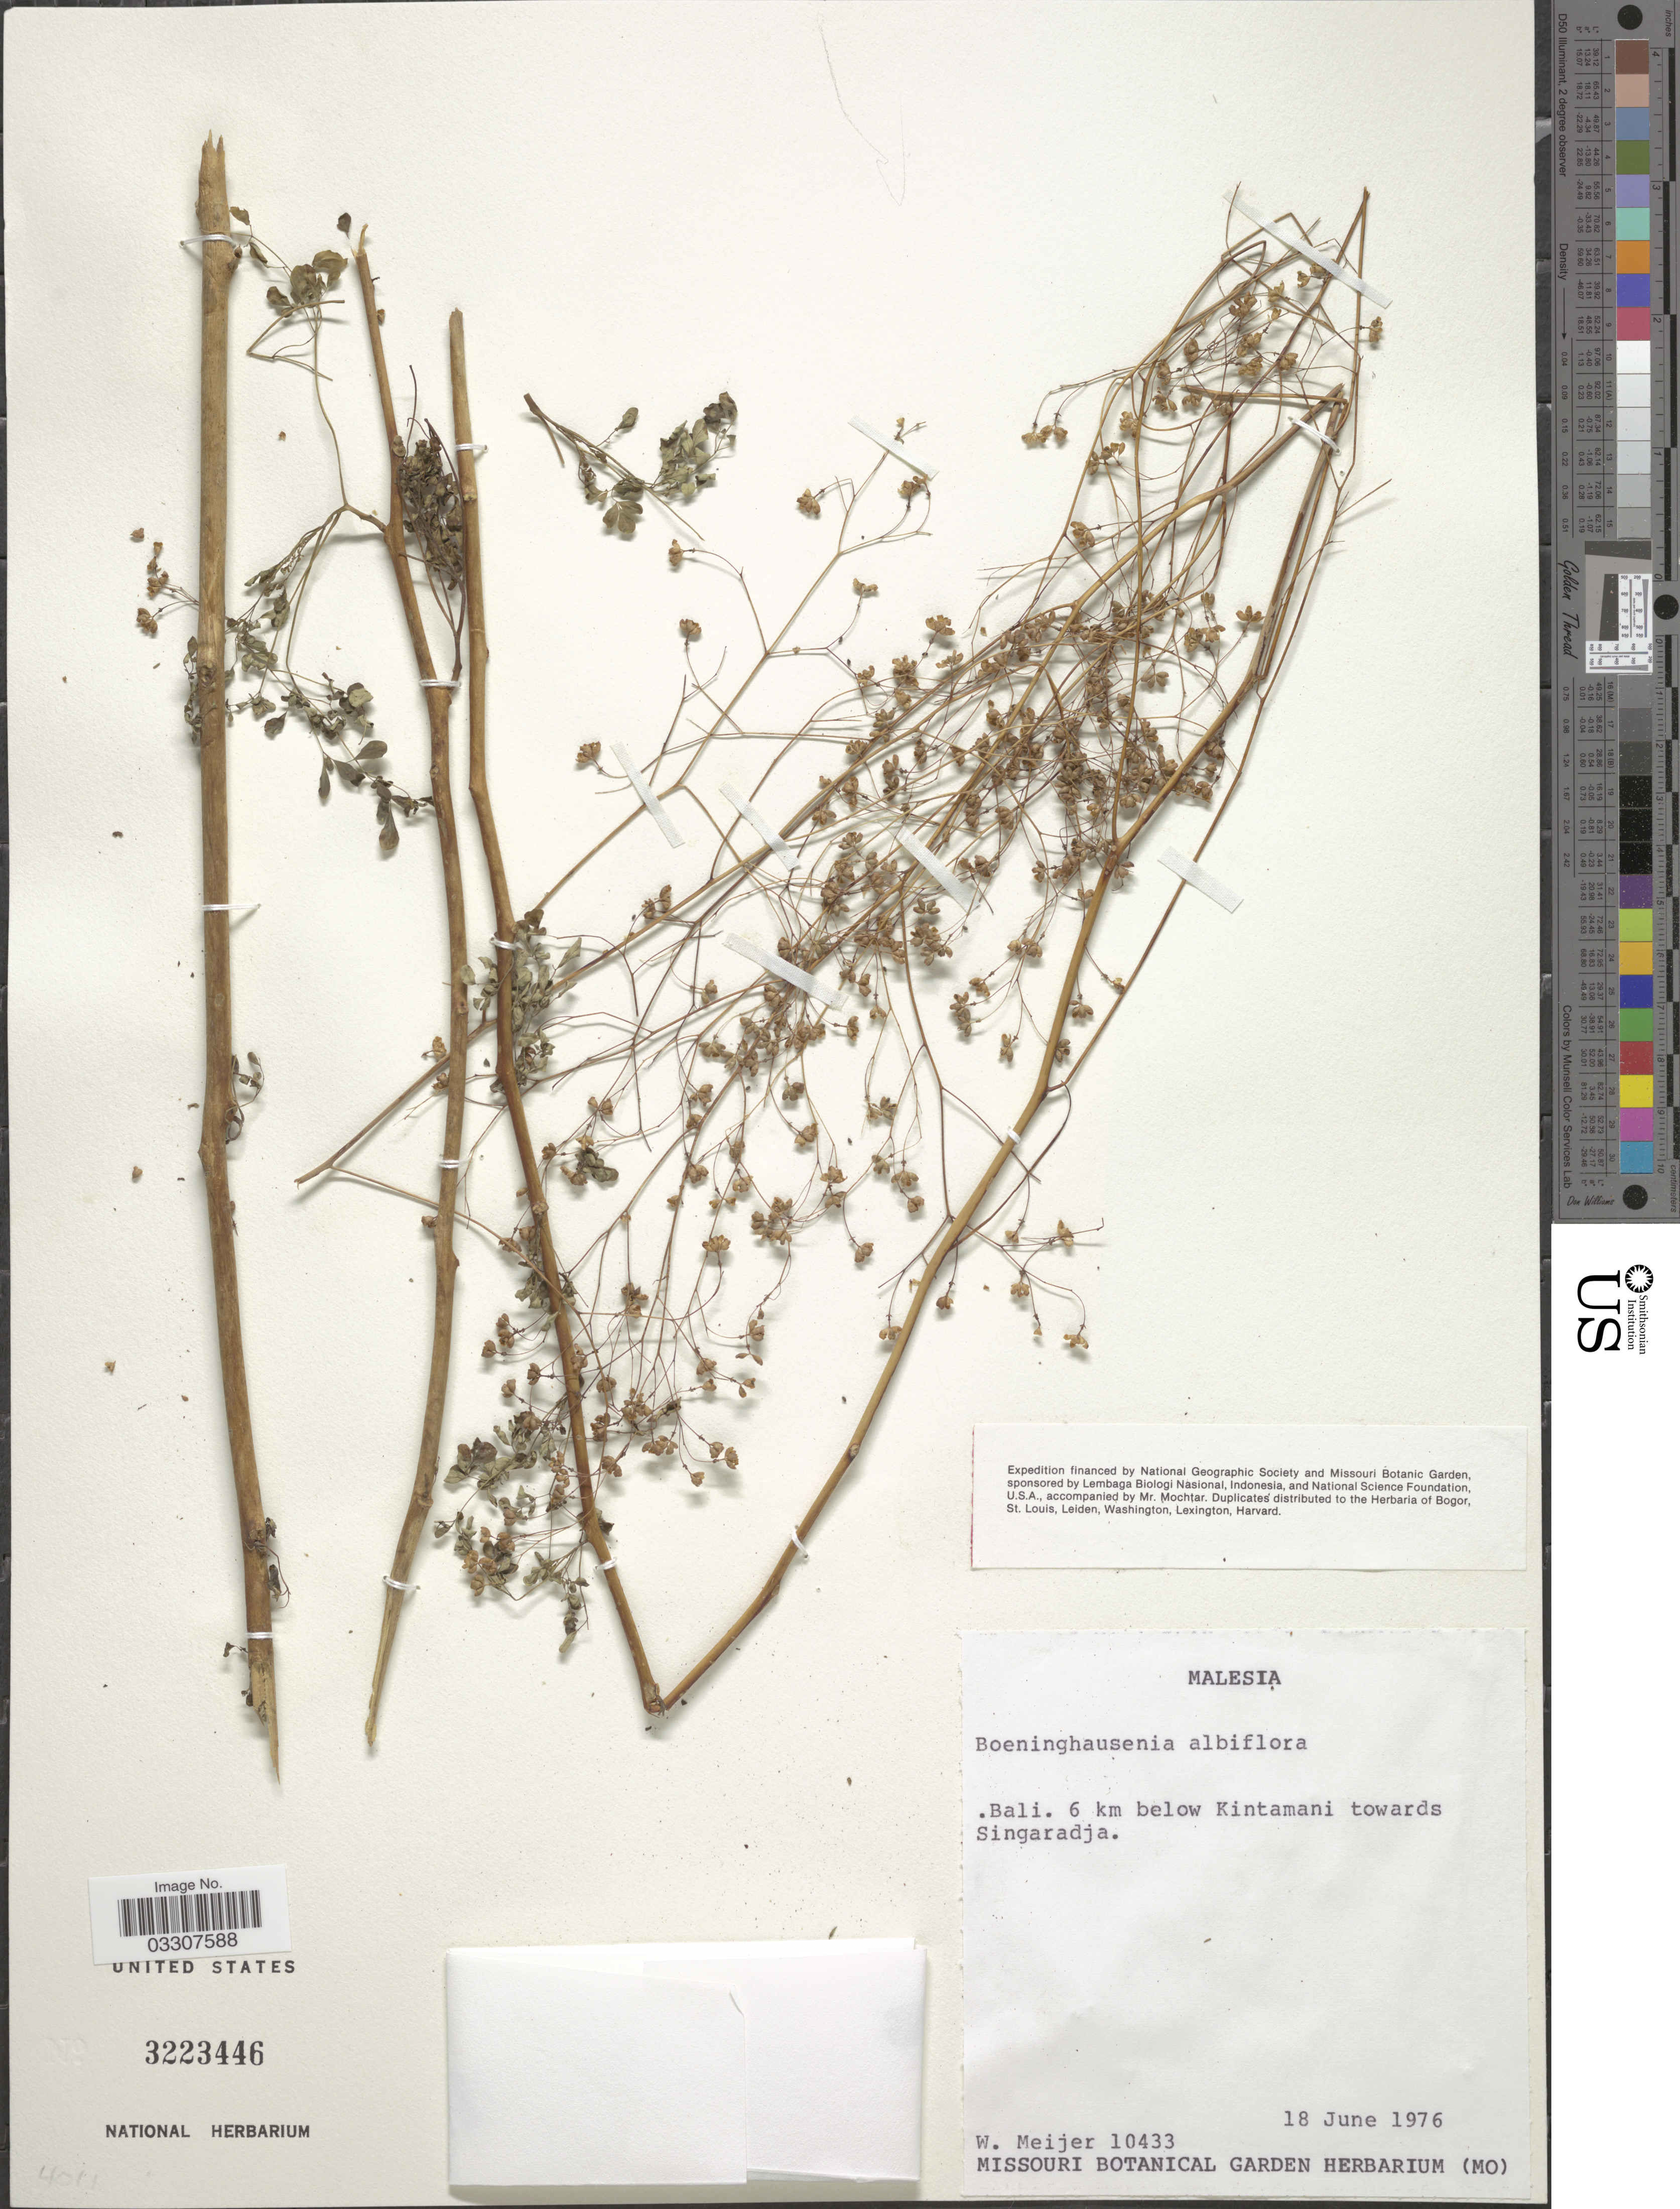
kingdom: Plantae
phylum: Tracheophyta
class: Magnoliopsida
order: Sapindales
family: Rutaceae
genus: Boenninghausenia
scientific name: Boenninghausenia albiflora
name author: (Hook.) Meisn.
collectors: W. Meijer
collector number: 10433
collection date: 1976-06-18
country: Indonesia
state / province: Nusa Tenggara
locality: Malesia. Bali. 6 km below Kintamani towards Singaradja.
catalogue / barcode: US 3223446